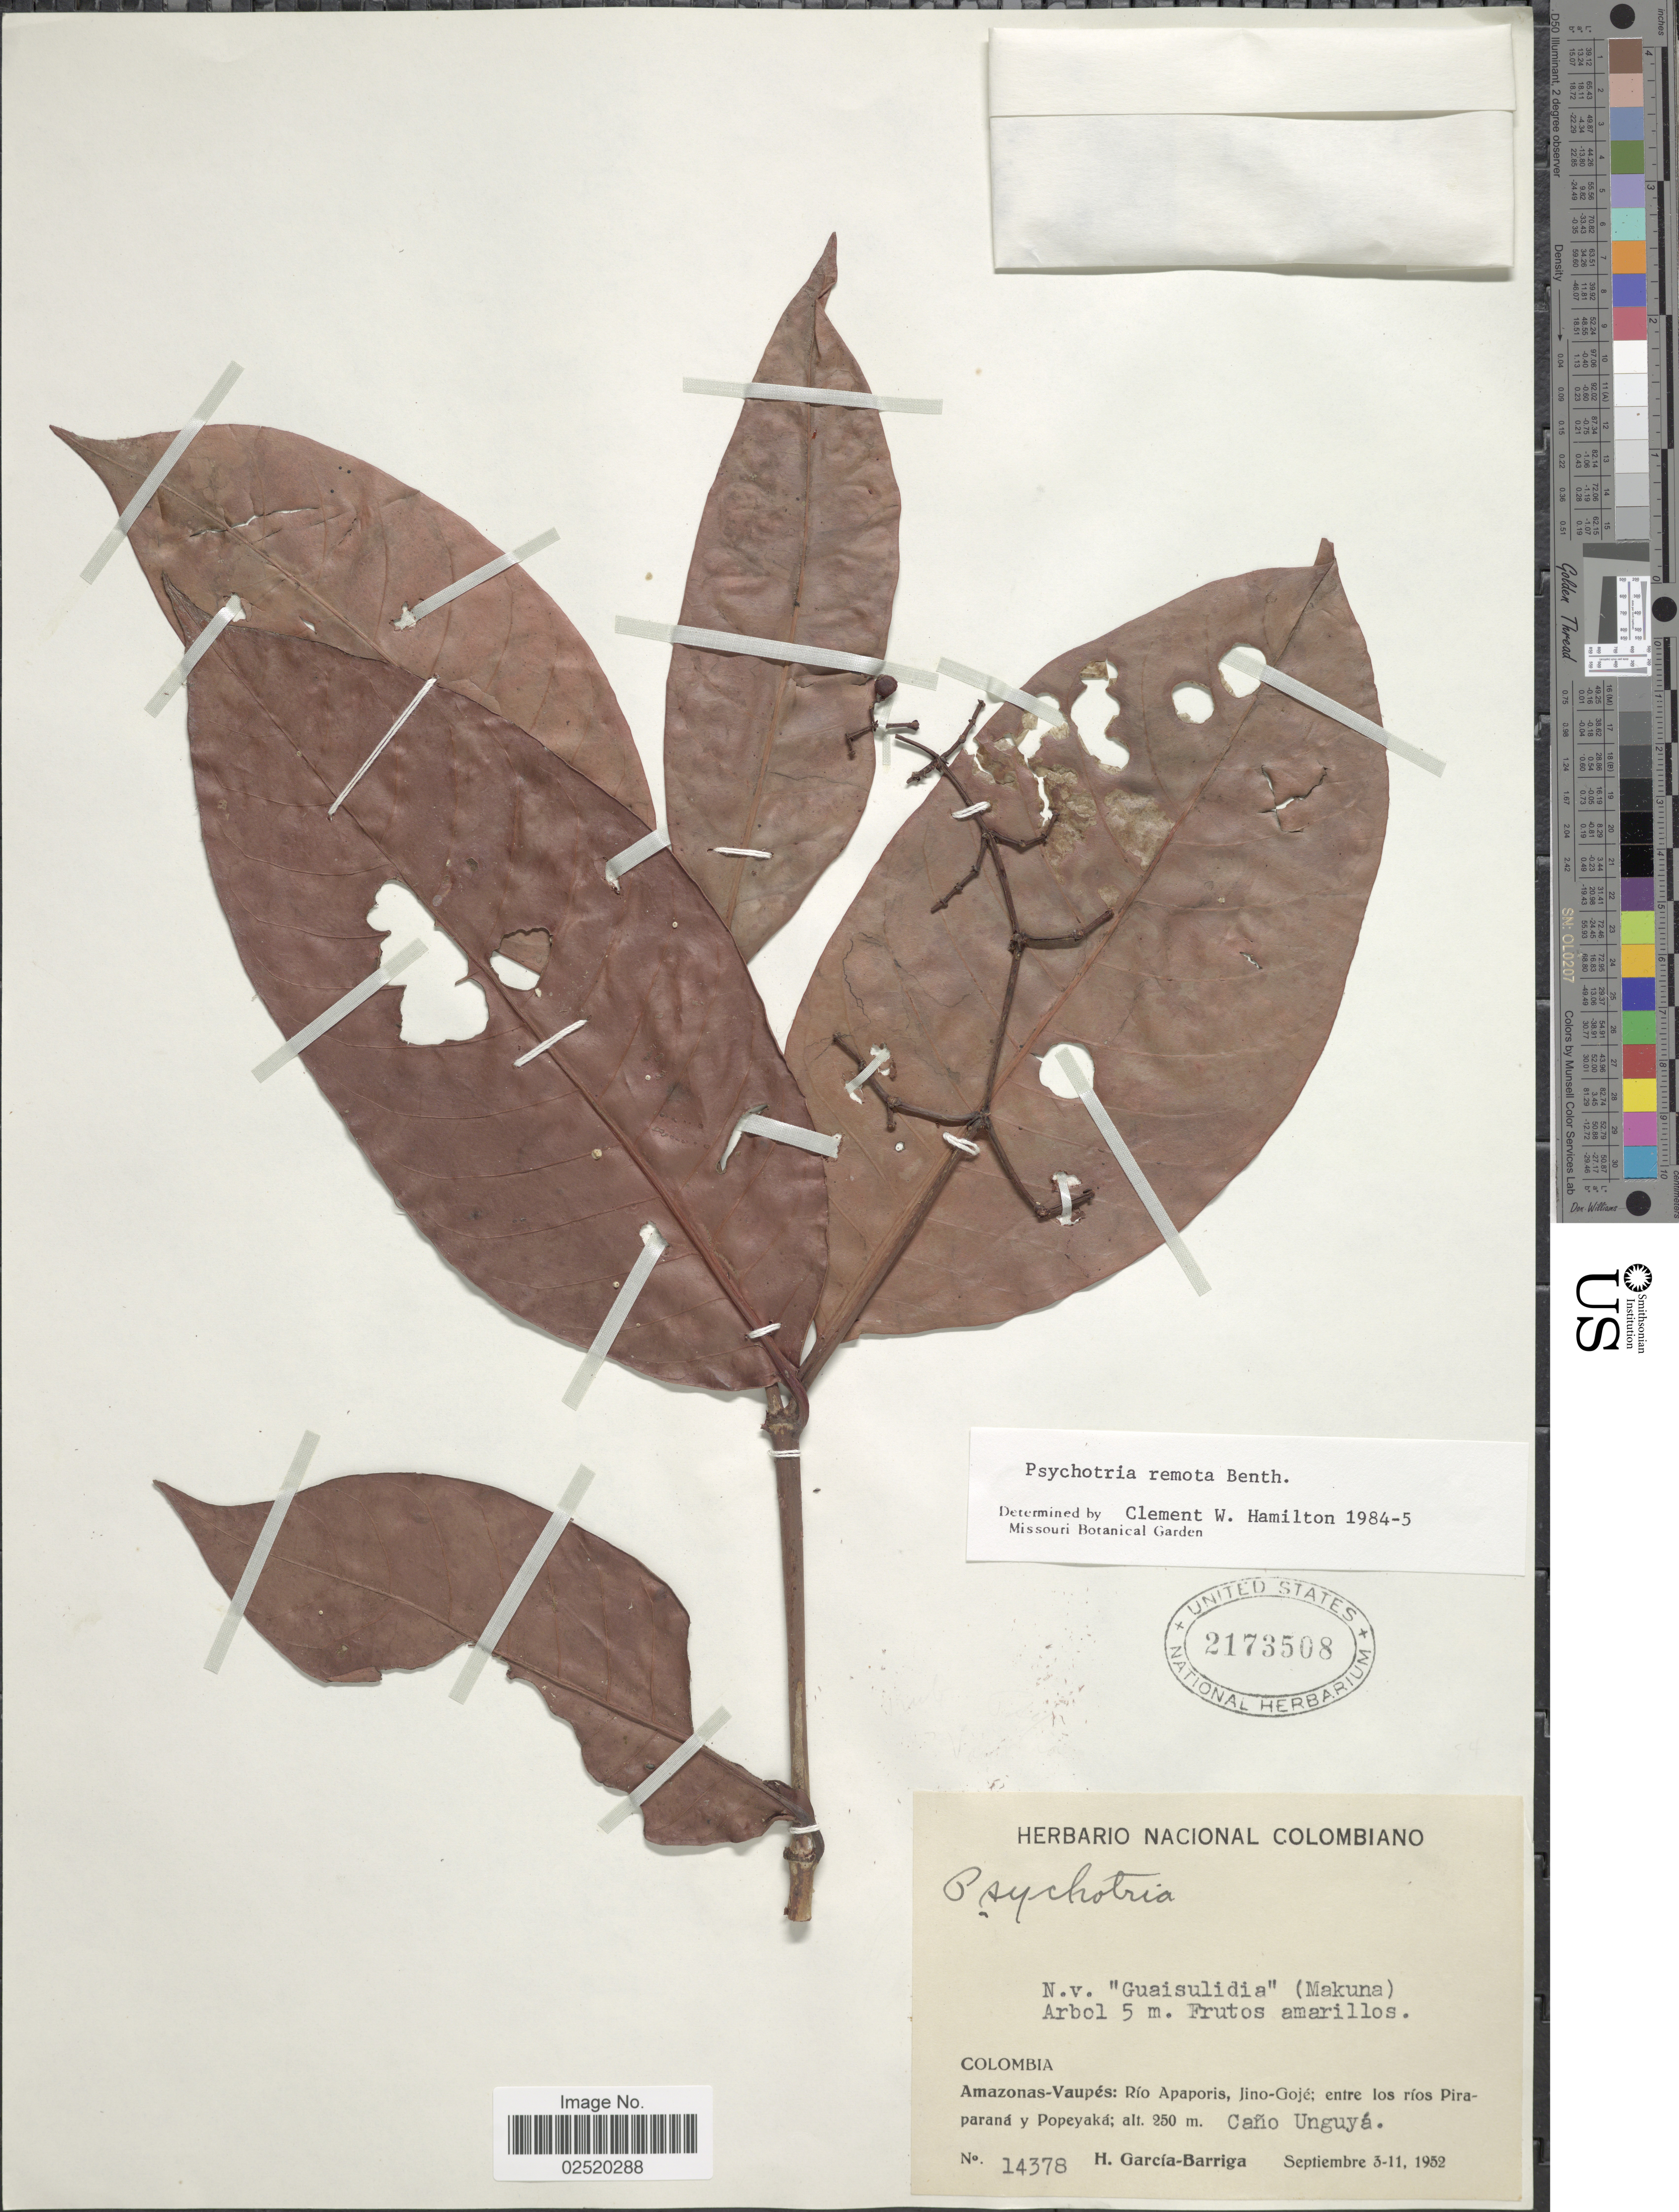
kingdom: Plantae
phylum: Tracheophyta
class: Magnoliopsida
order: Gentianales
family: Rubiaceae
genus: Psychotria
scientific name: Psychotria remota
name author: Benth.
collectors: H. García Barriga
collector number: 14378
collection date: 1952-09-03/1953-09-11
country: Colombia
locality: Amazonas-Vaupes: Rio Apaporism Jino-GOje, entre los rios Piraparana y Popeyaka, Cano Unguya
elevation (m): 250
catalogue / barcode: US 2173508